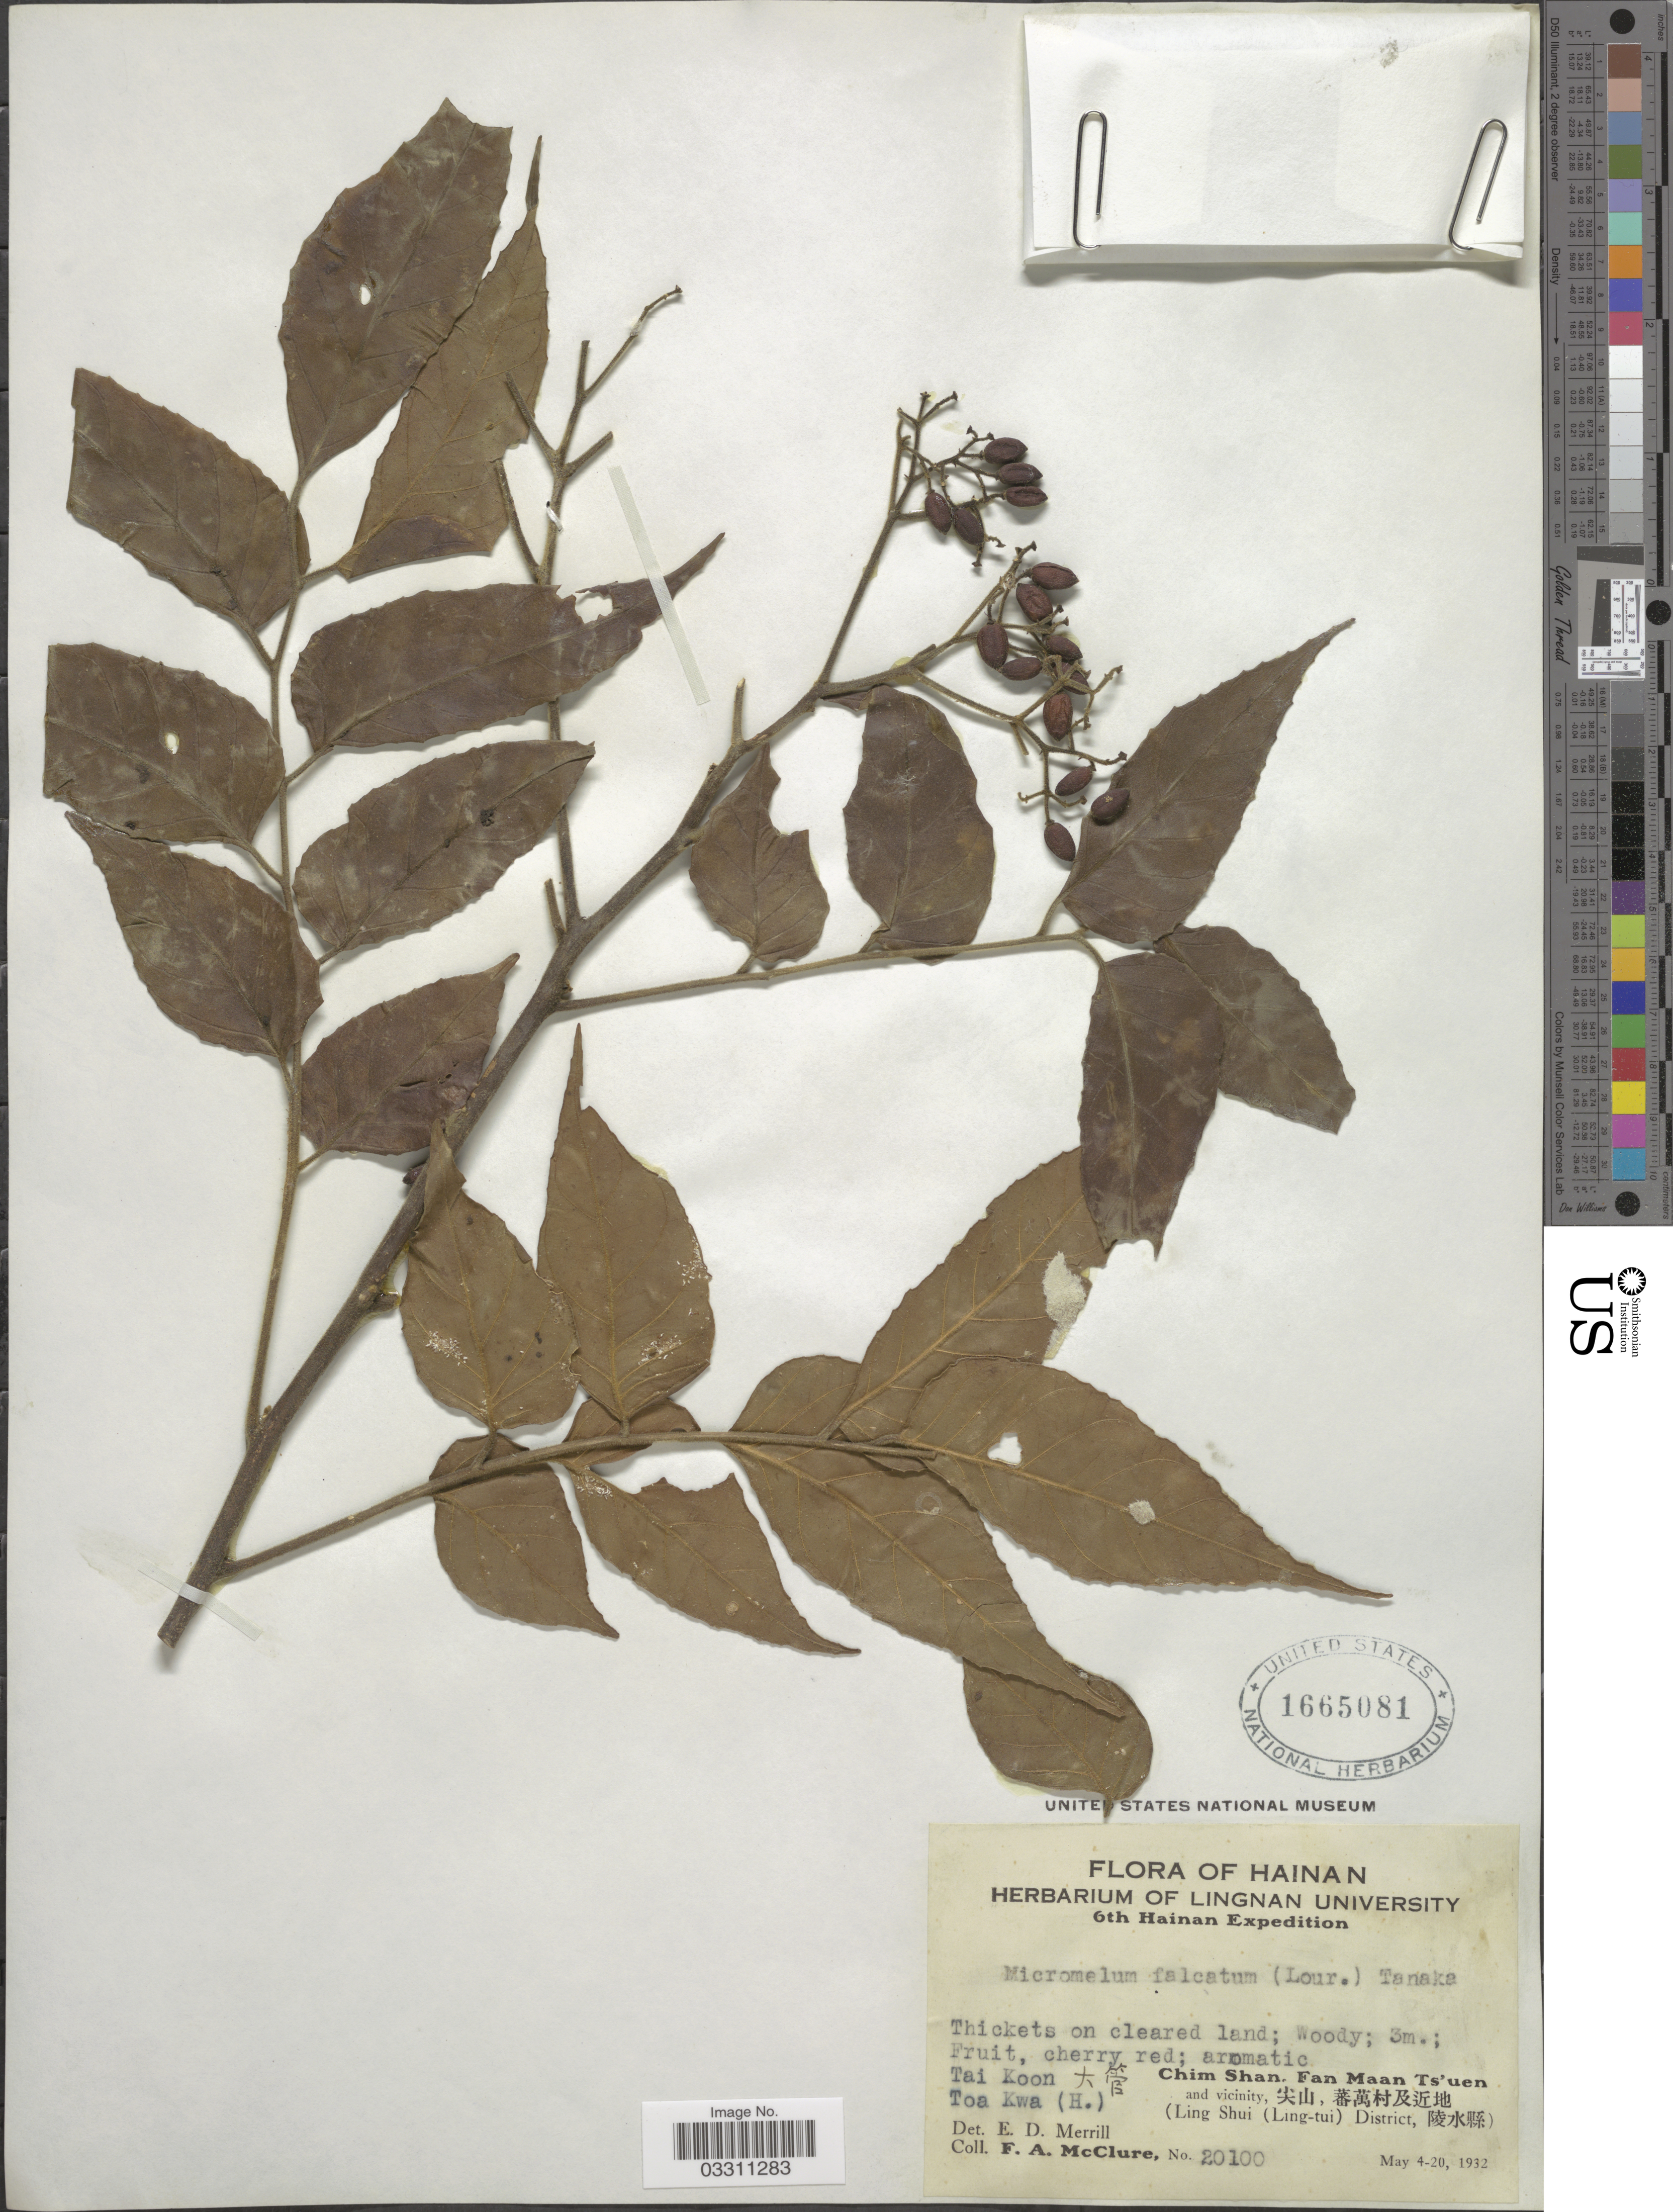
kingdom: Plantae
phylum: Tracheophyta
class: Magnoliopsida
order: Sapindales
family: Rutaceae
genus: Micromelum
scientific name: Micromelum falcatum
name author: Tanaka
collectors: F. A. McClure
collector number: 20100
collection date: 1932-05-04/1932-05-20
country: China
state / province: Hainan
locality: Tai Koon X [unsure placement]. Toa Kwa (H.) [unsure placement]. Chim Shan. Fan Maan Ts'uen and vicinity, X, X. (Ling Shui (Ling-tui) District).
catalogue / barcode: US 1665081